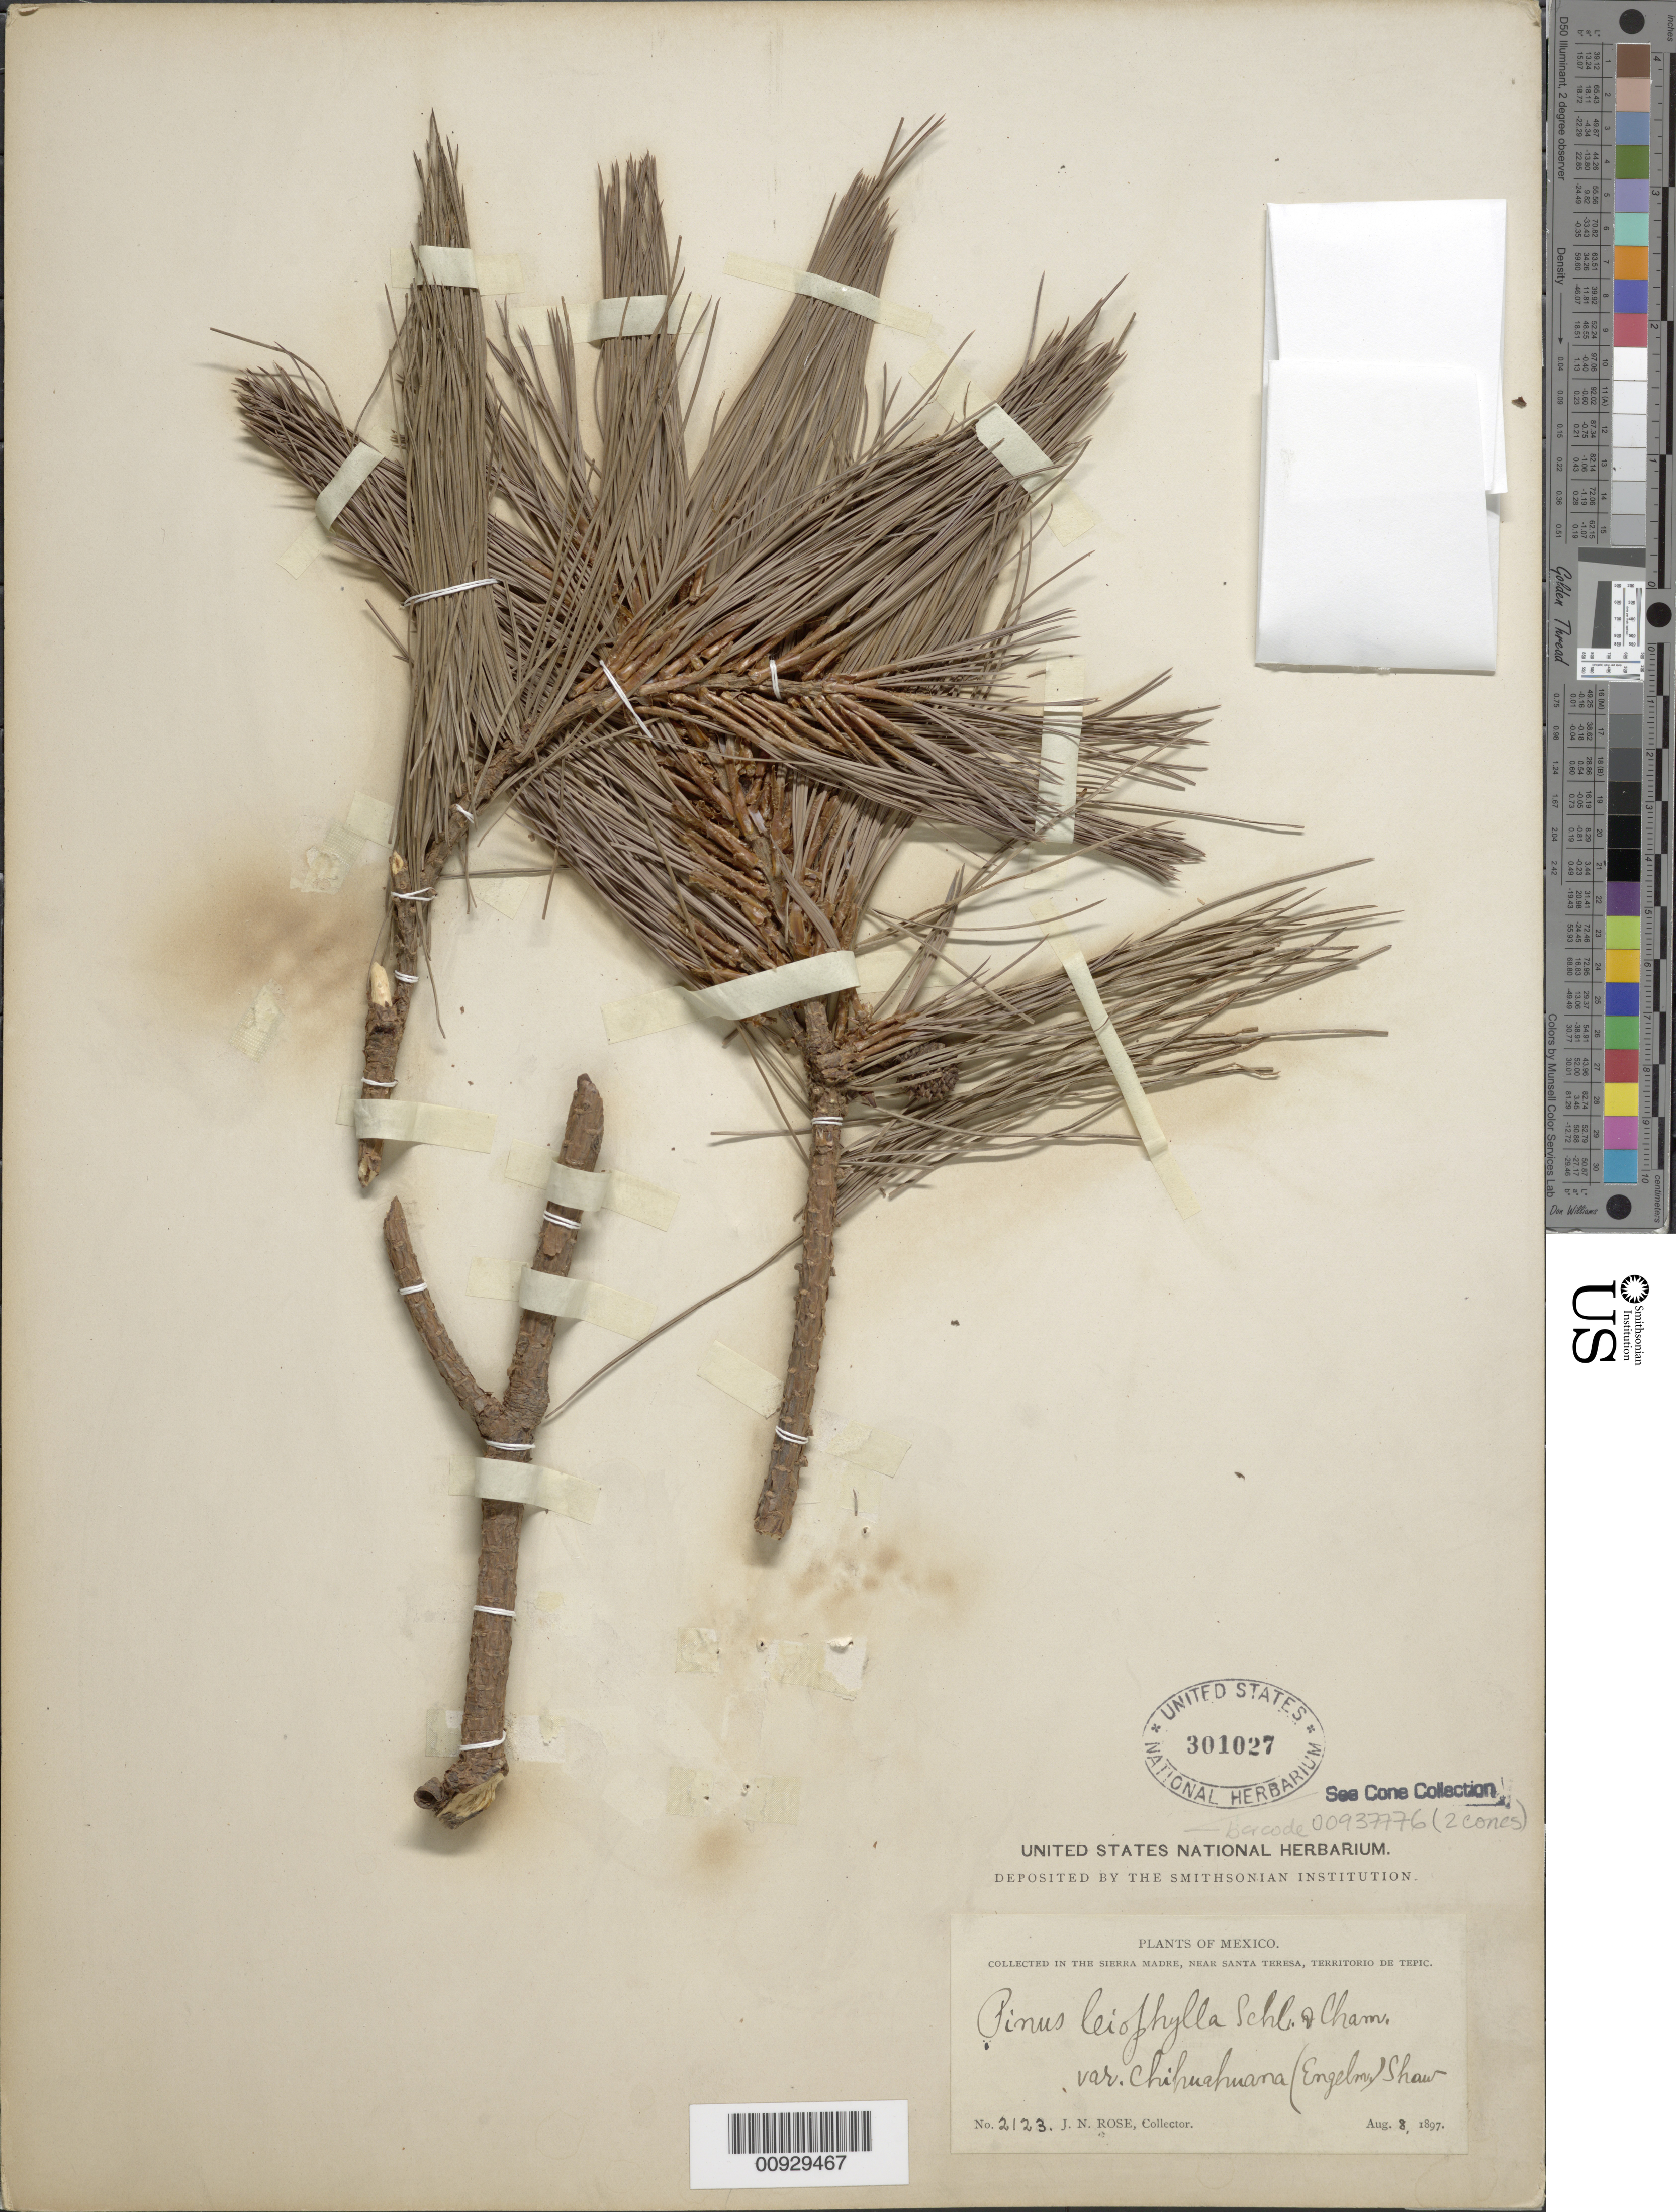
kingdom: Plantae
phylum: Tracheophyta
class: Pinopsida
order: Pinales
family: Pinaceae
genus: Pinus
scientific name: Pinus leiophylla var. chihuahuana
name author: (Engelm.) Shaw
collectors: J. N. Rose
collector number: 2123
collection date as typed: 08 Aug 1897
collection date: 1897-08-08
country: Mexico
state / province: Nayarit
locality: Sierra Madre near Santa Teresa, Territorio de Tepic.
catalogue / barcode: US 301027